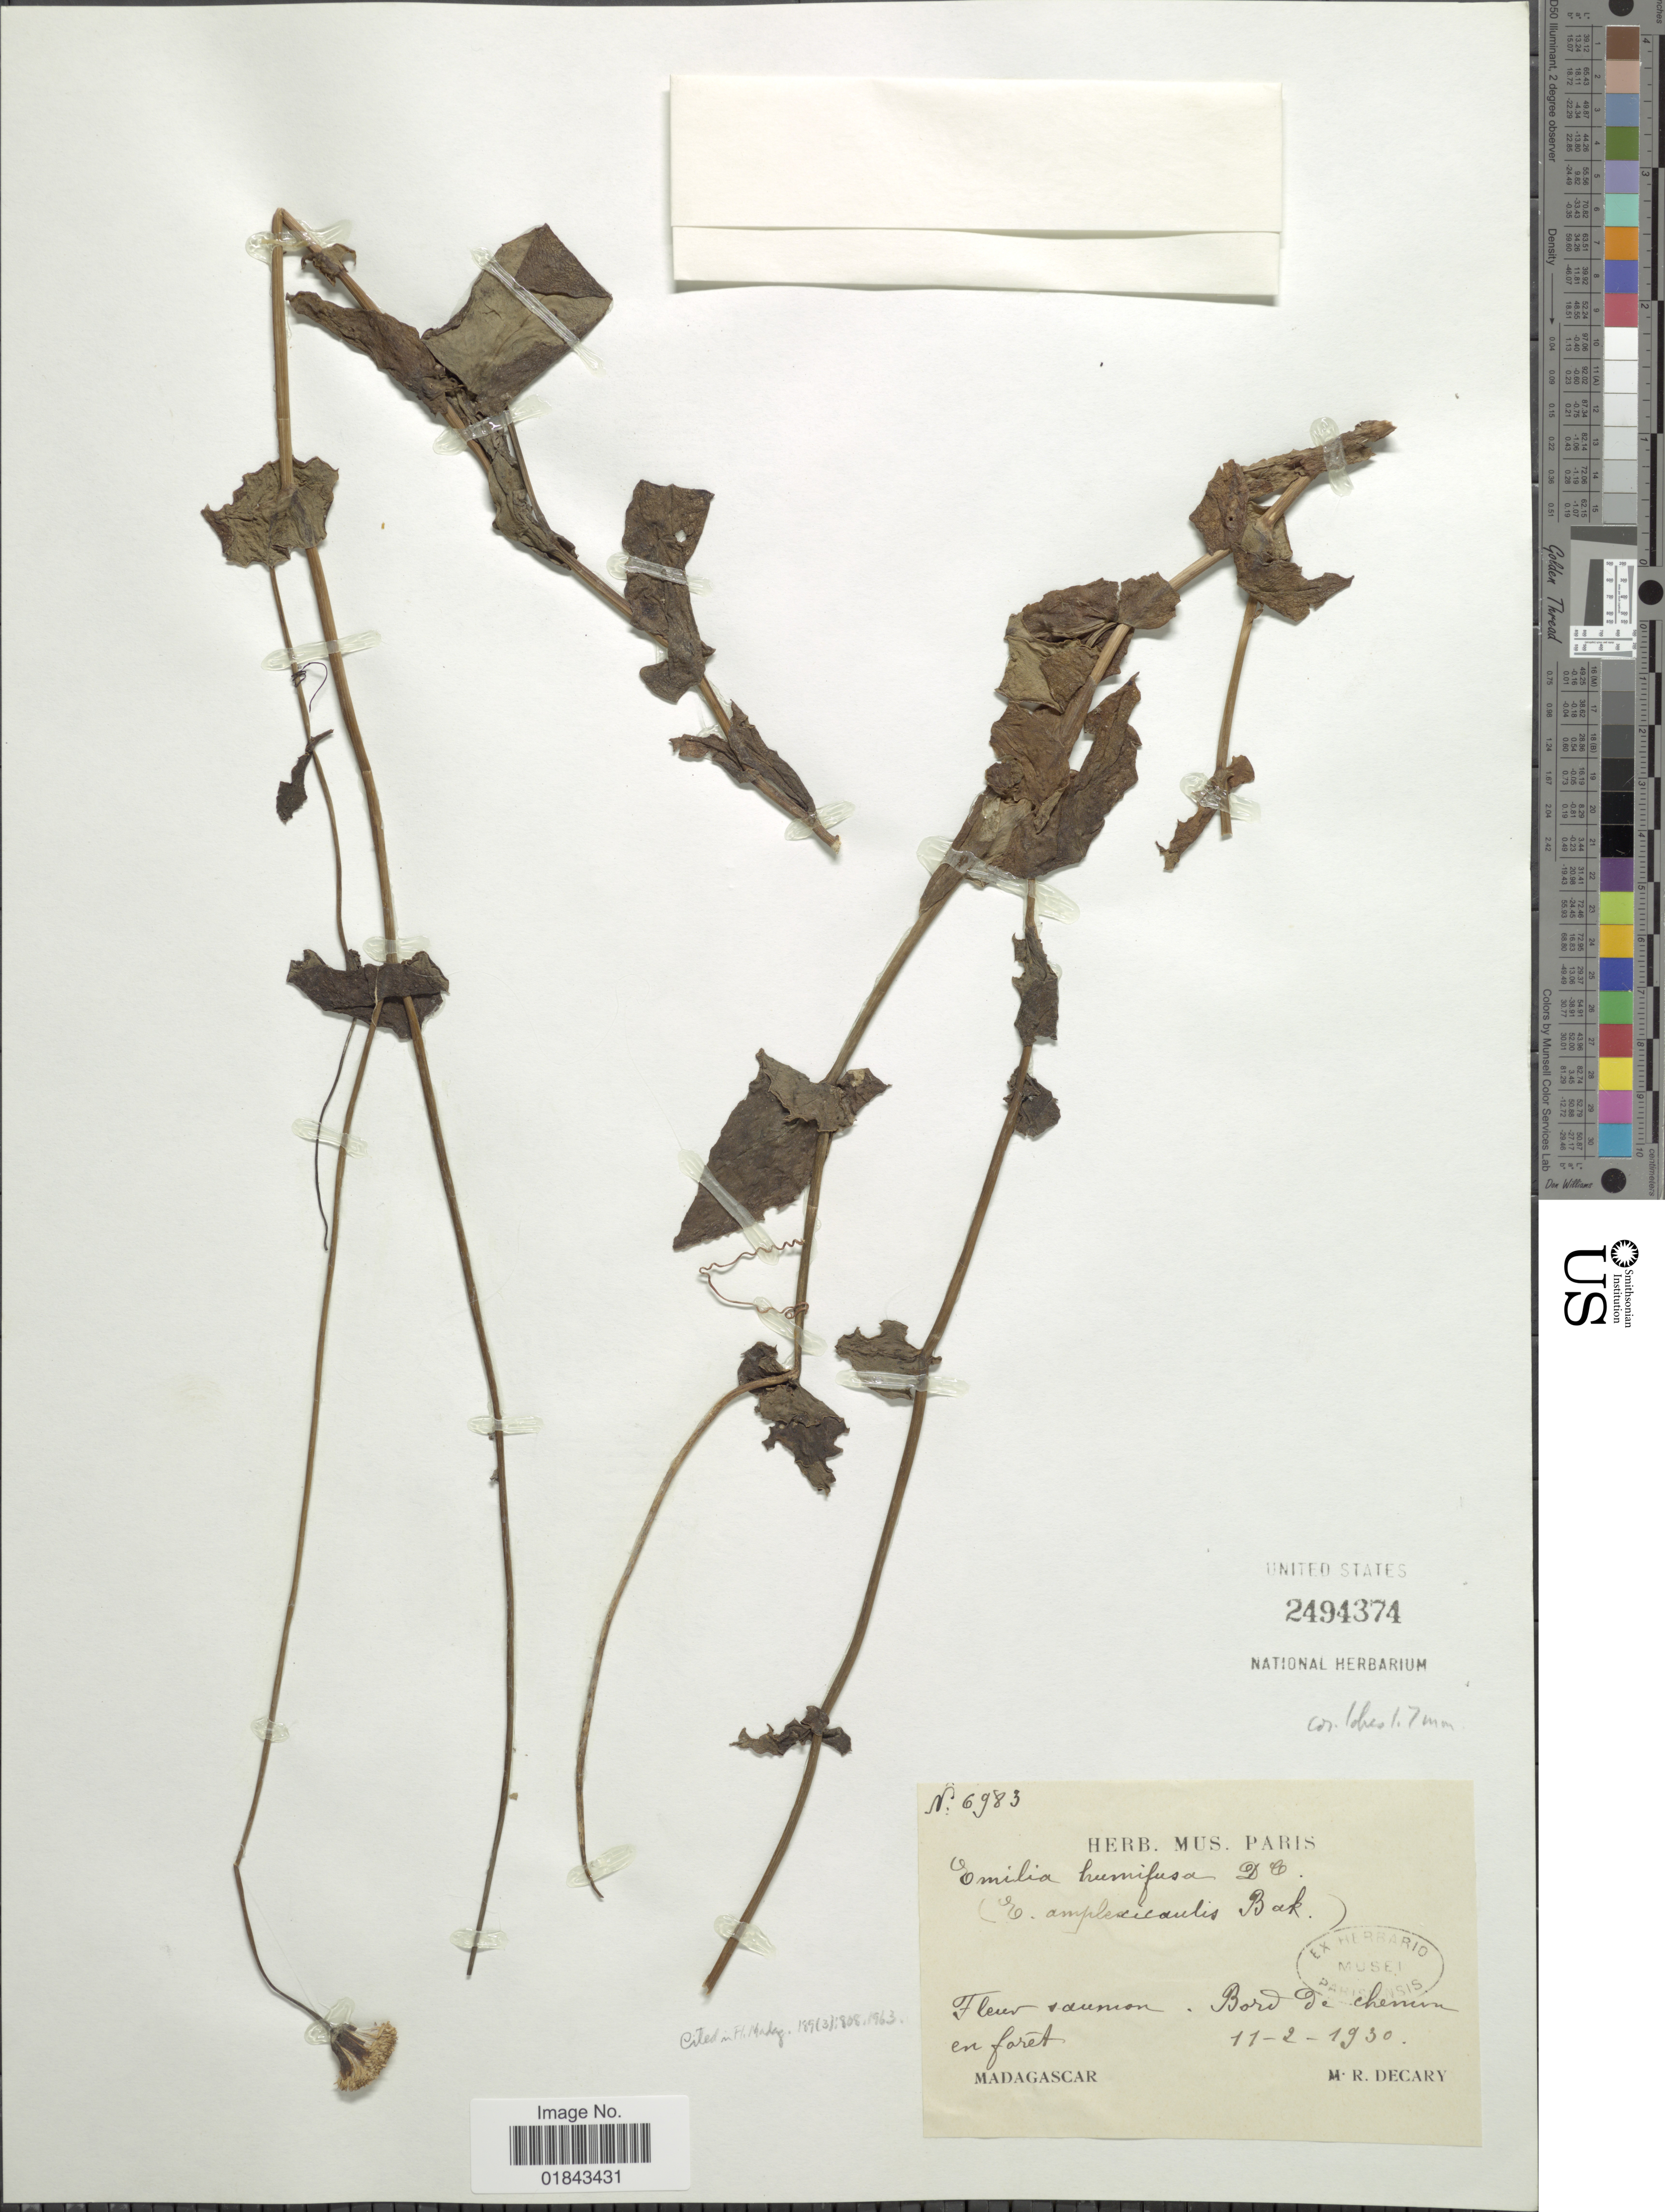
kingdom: Plantae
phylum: Tracheophyta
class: Magnoliopsida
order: Asterales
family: Asteraceae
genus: Emilia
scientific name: Emilia coccinea (Sims) Sweet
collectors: R. Decary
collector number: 6983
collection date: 1930-02-11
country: Madagascar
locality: Bord de chemin en forêt [roadside in forest].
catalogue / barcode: US 2494374